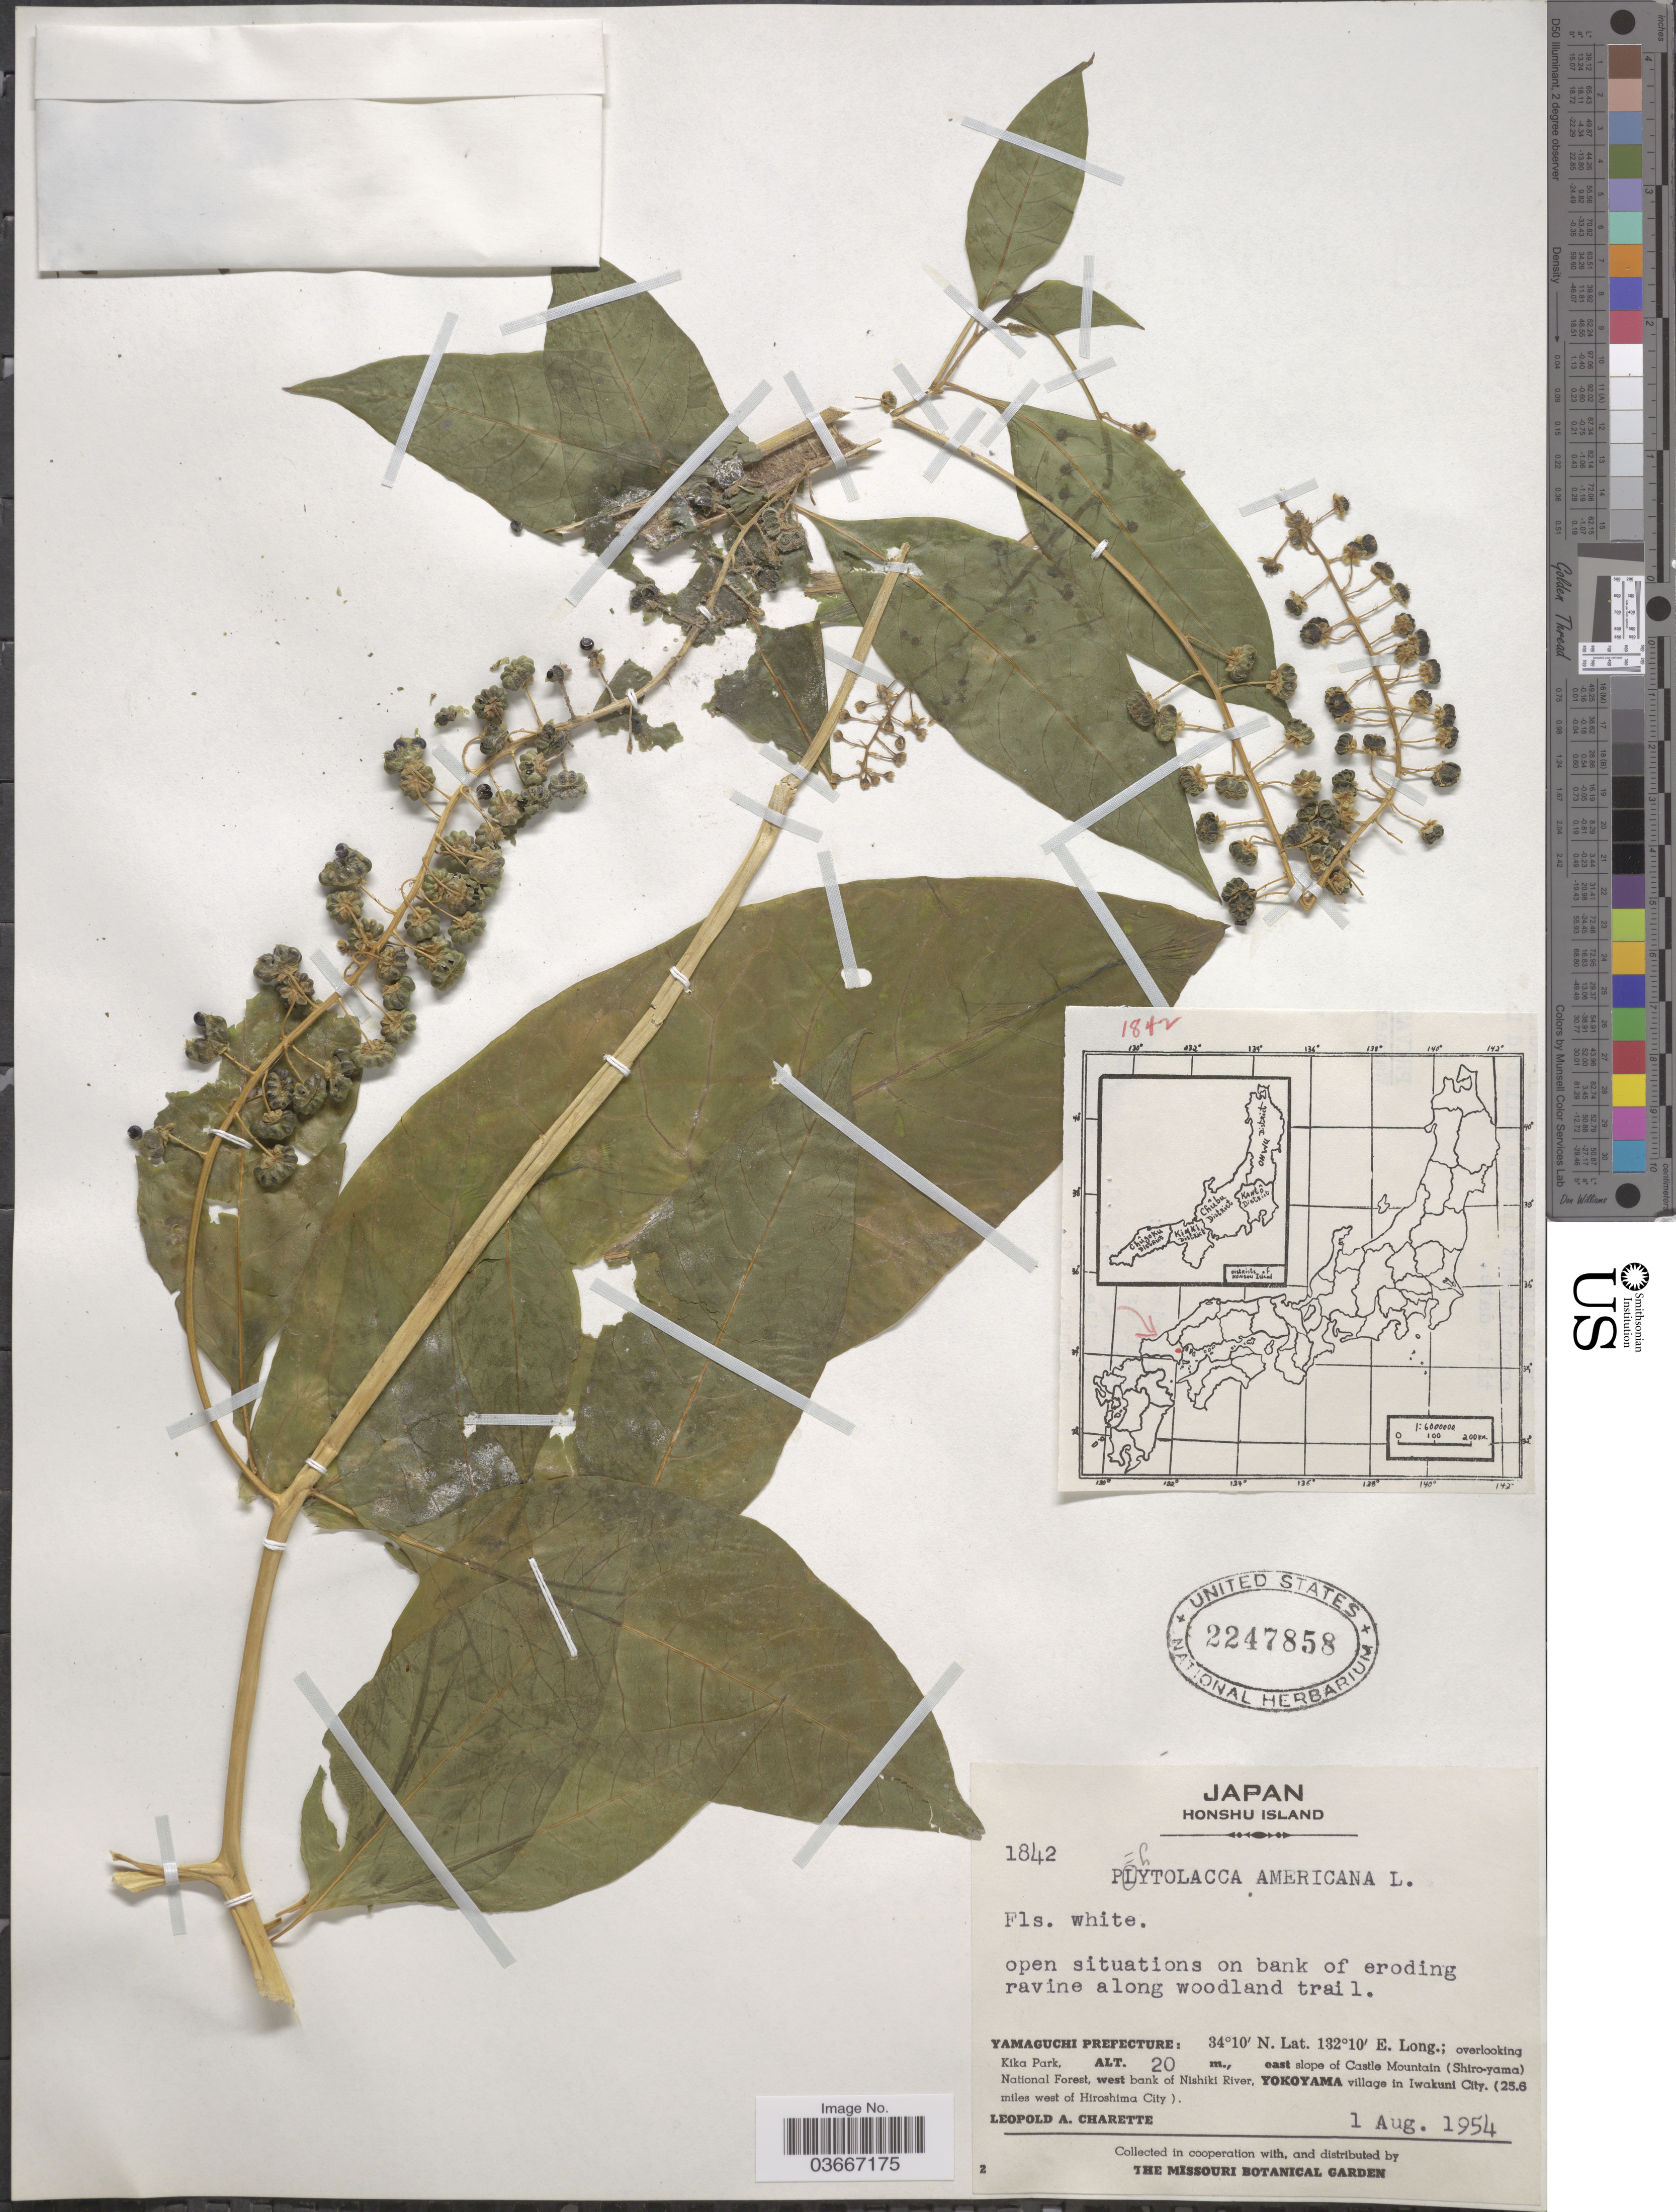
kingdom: Plantae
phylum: Tracheophyta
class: Magnoliopsida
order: Caryophyllales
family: Phytolaccaceae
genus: Phytolacca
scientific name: Phytolacca americana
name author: L.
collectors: L. A. Charette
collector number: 1842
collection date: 1954-08-01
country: Japan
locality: Honshu Island. Yamaguchi Prefecture: overlooking Kika Park, east slope of Castle Mountain (Shiro-yama) National Forest, west bank of Nishiki River, Yokoyama village in Iwakuni City. (25.6 miles west of Hiroshima City).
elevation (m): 20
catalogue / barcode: US 2247858